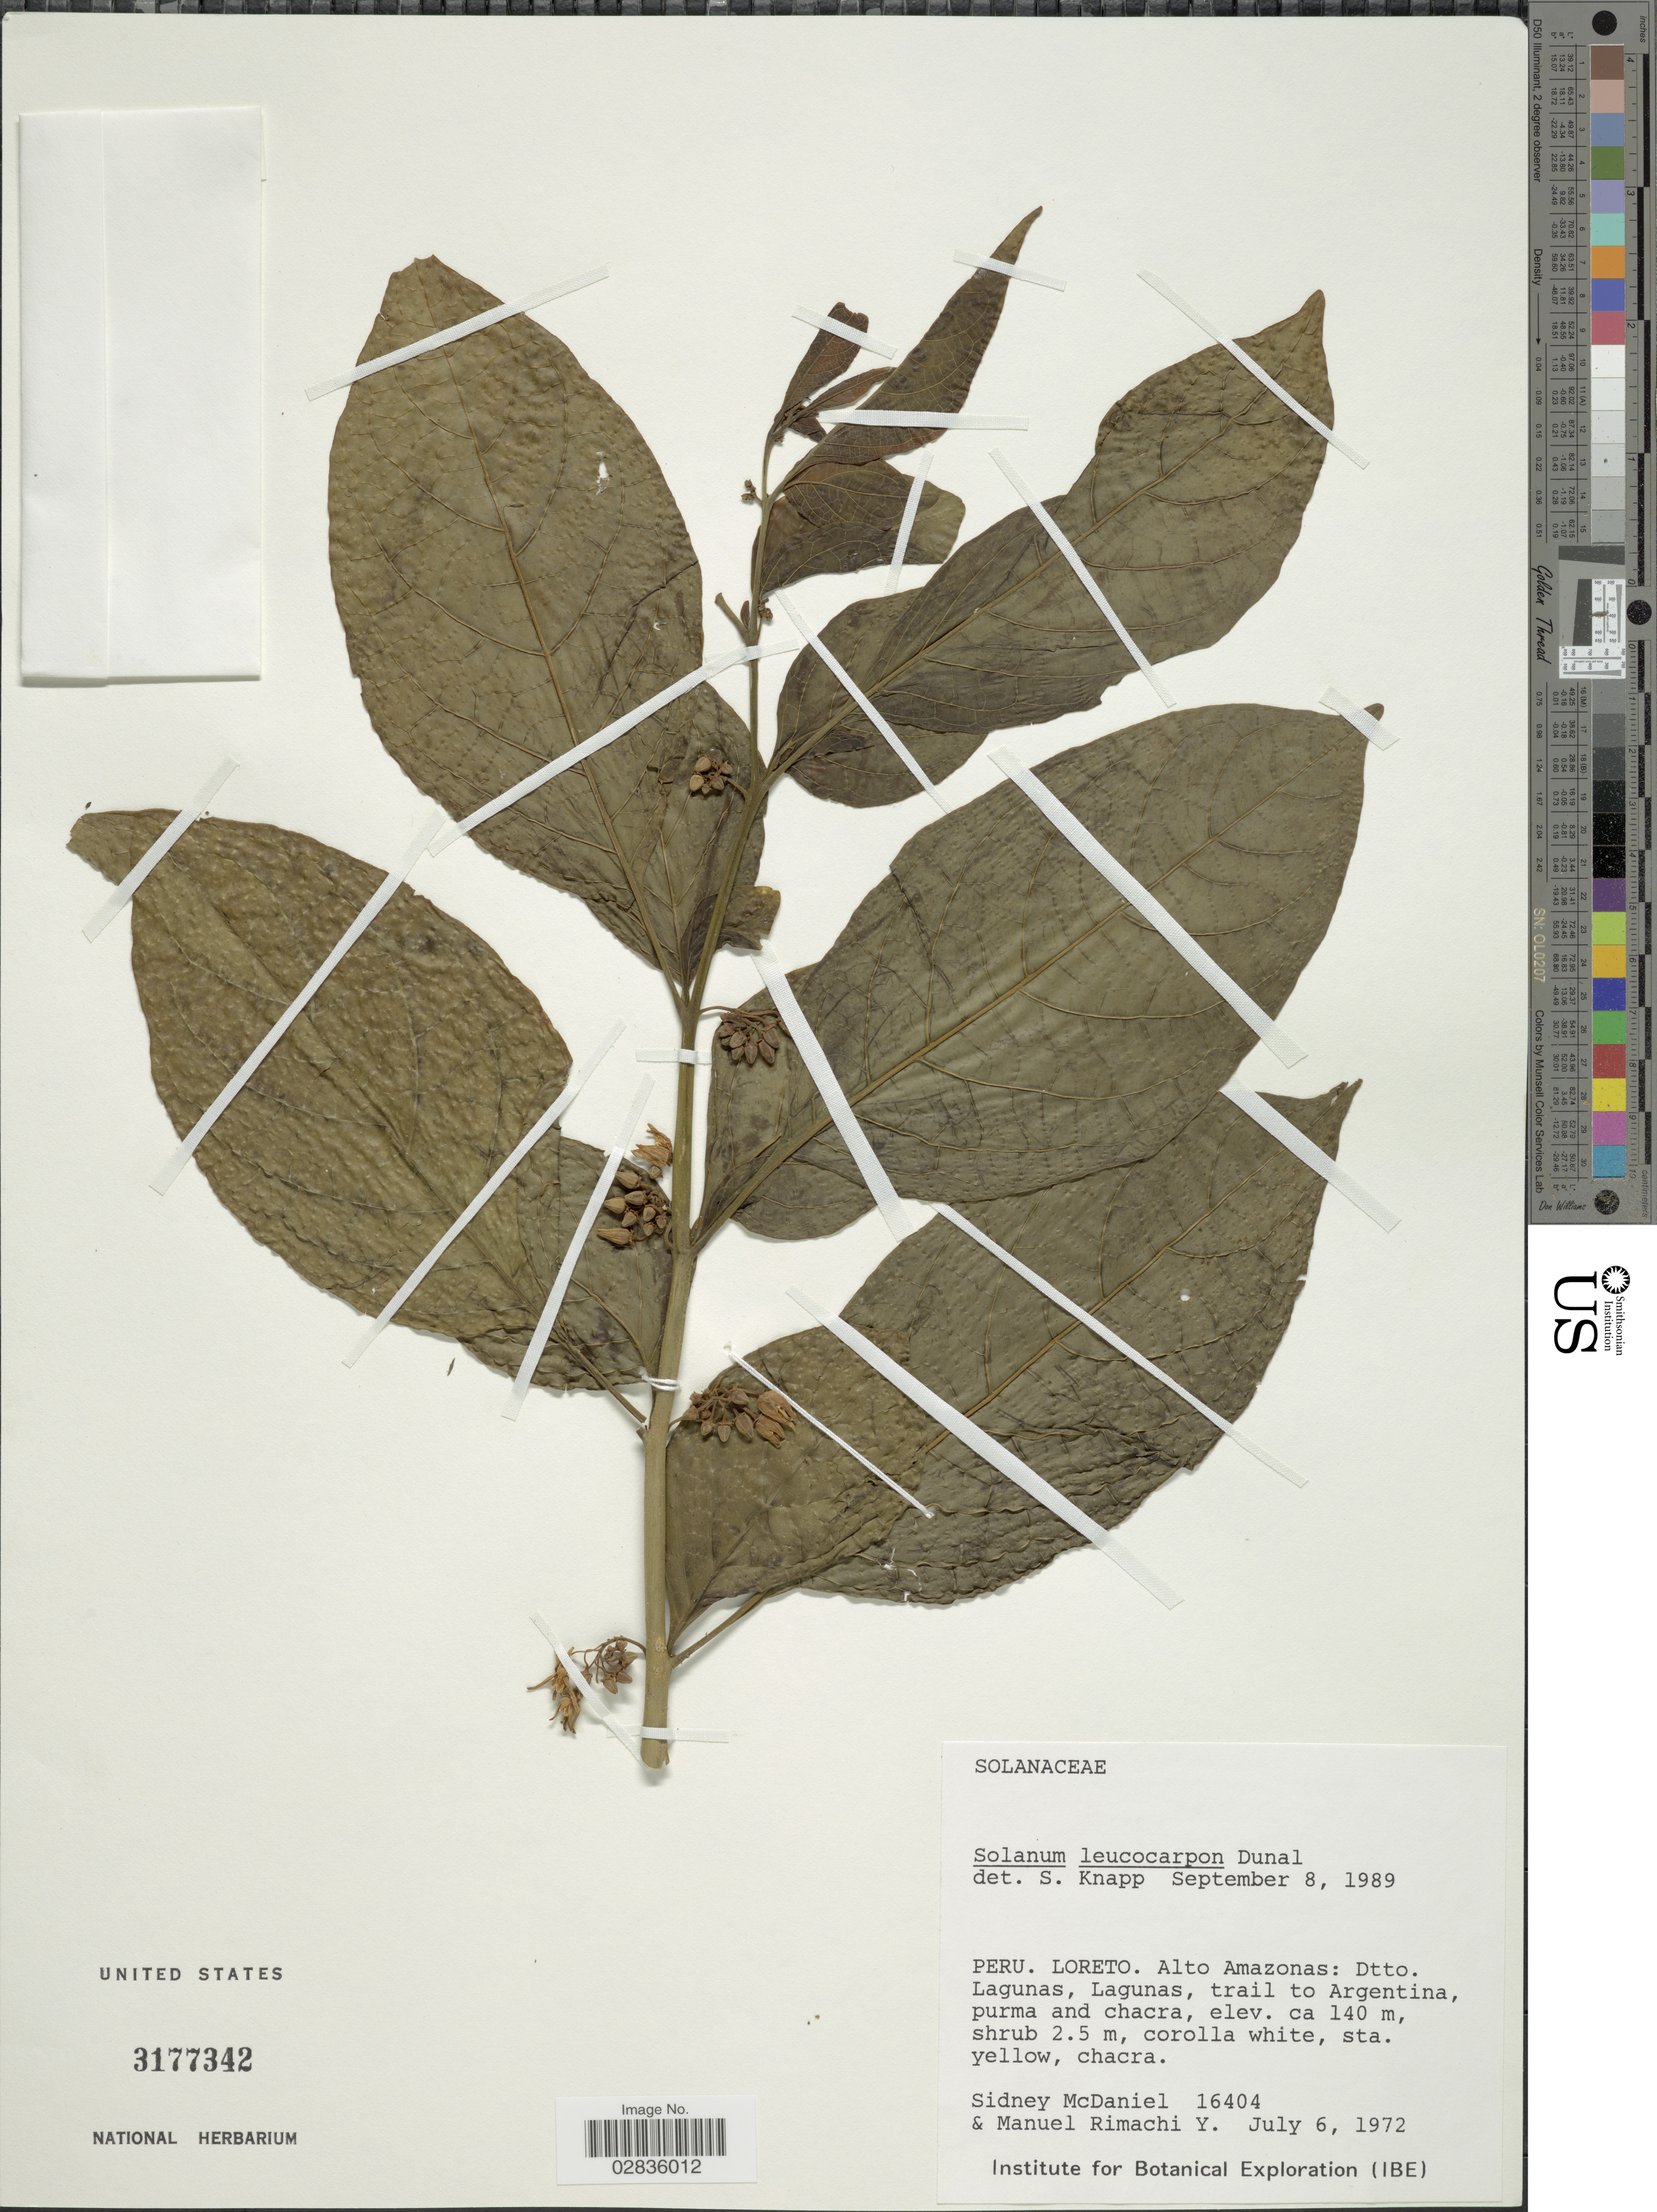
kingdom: Plantae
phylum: Tracheophyta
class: Magnoliopsida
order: Solanales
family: Solanaceae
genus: Solanum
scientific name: Solanum leucocarpon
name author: Dunal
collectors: S. McDaniel & M. Rimachi Y.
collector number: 16404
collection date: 1972-07-06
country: Peru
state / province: Loreto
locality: Alto Amazonas: Dtto. Lagunas, Lagunas trail to Argentina.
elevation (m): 140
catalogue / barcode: US 3177342